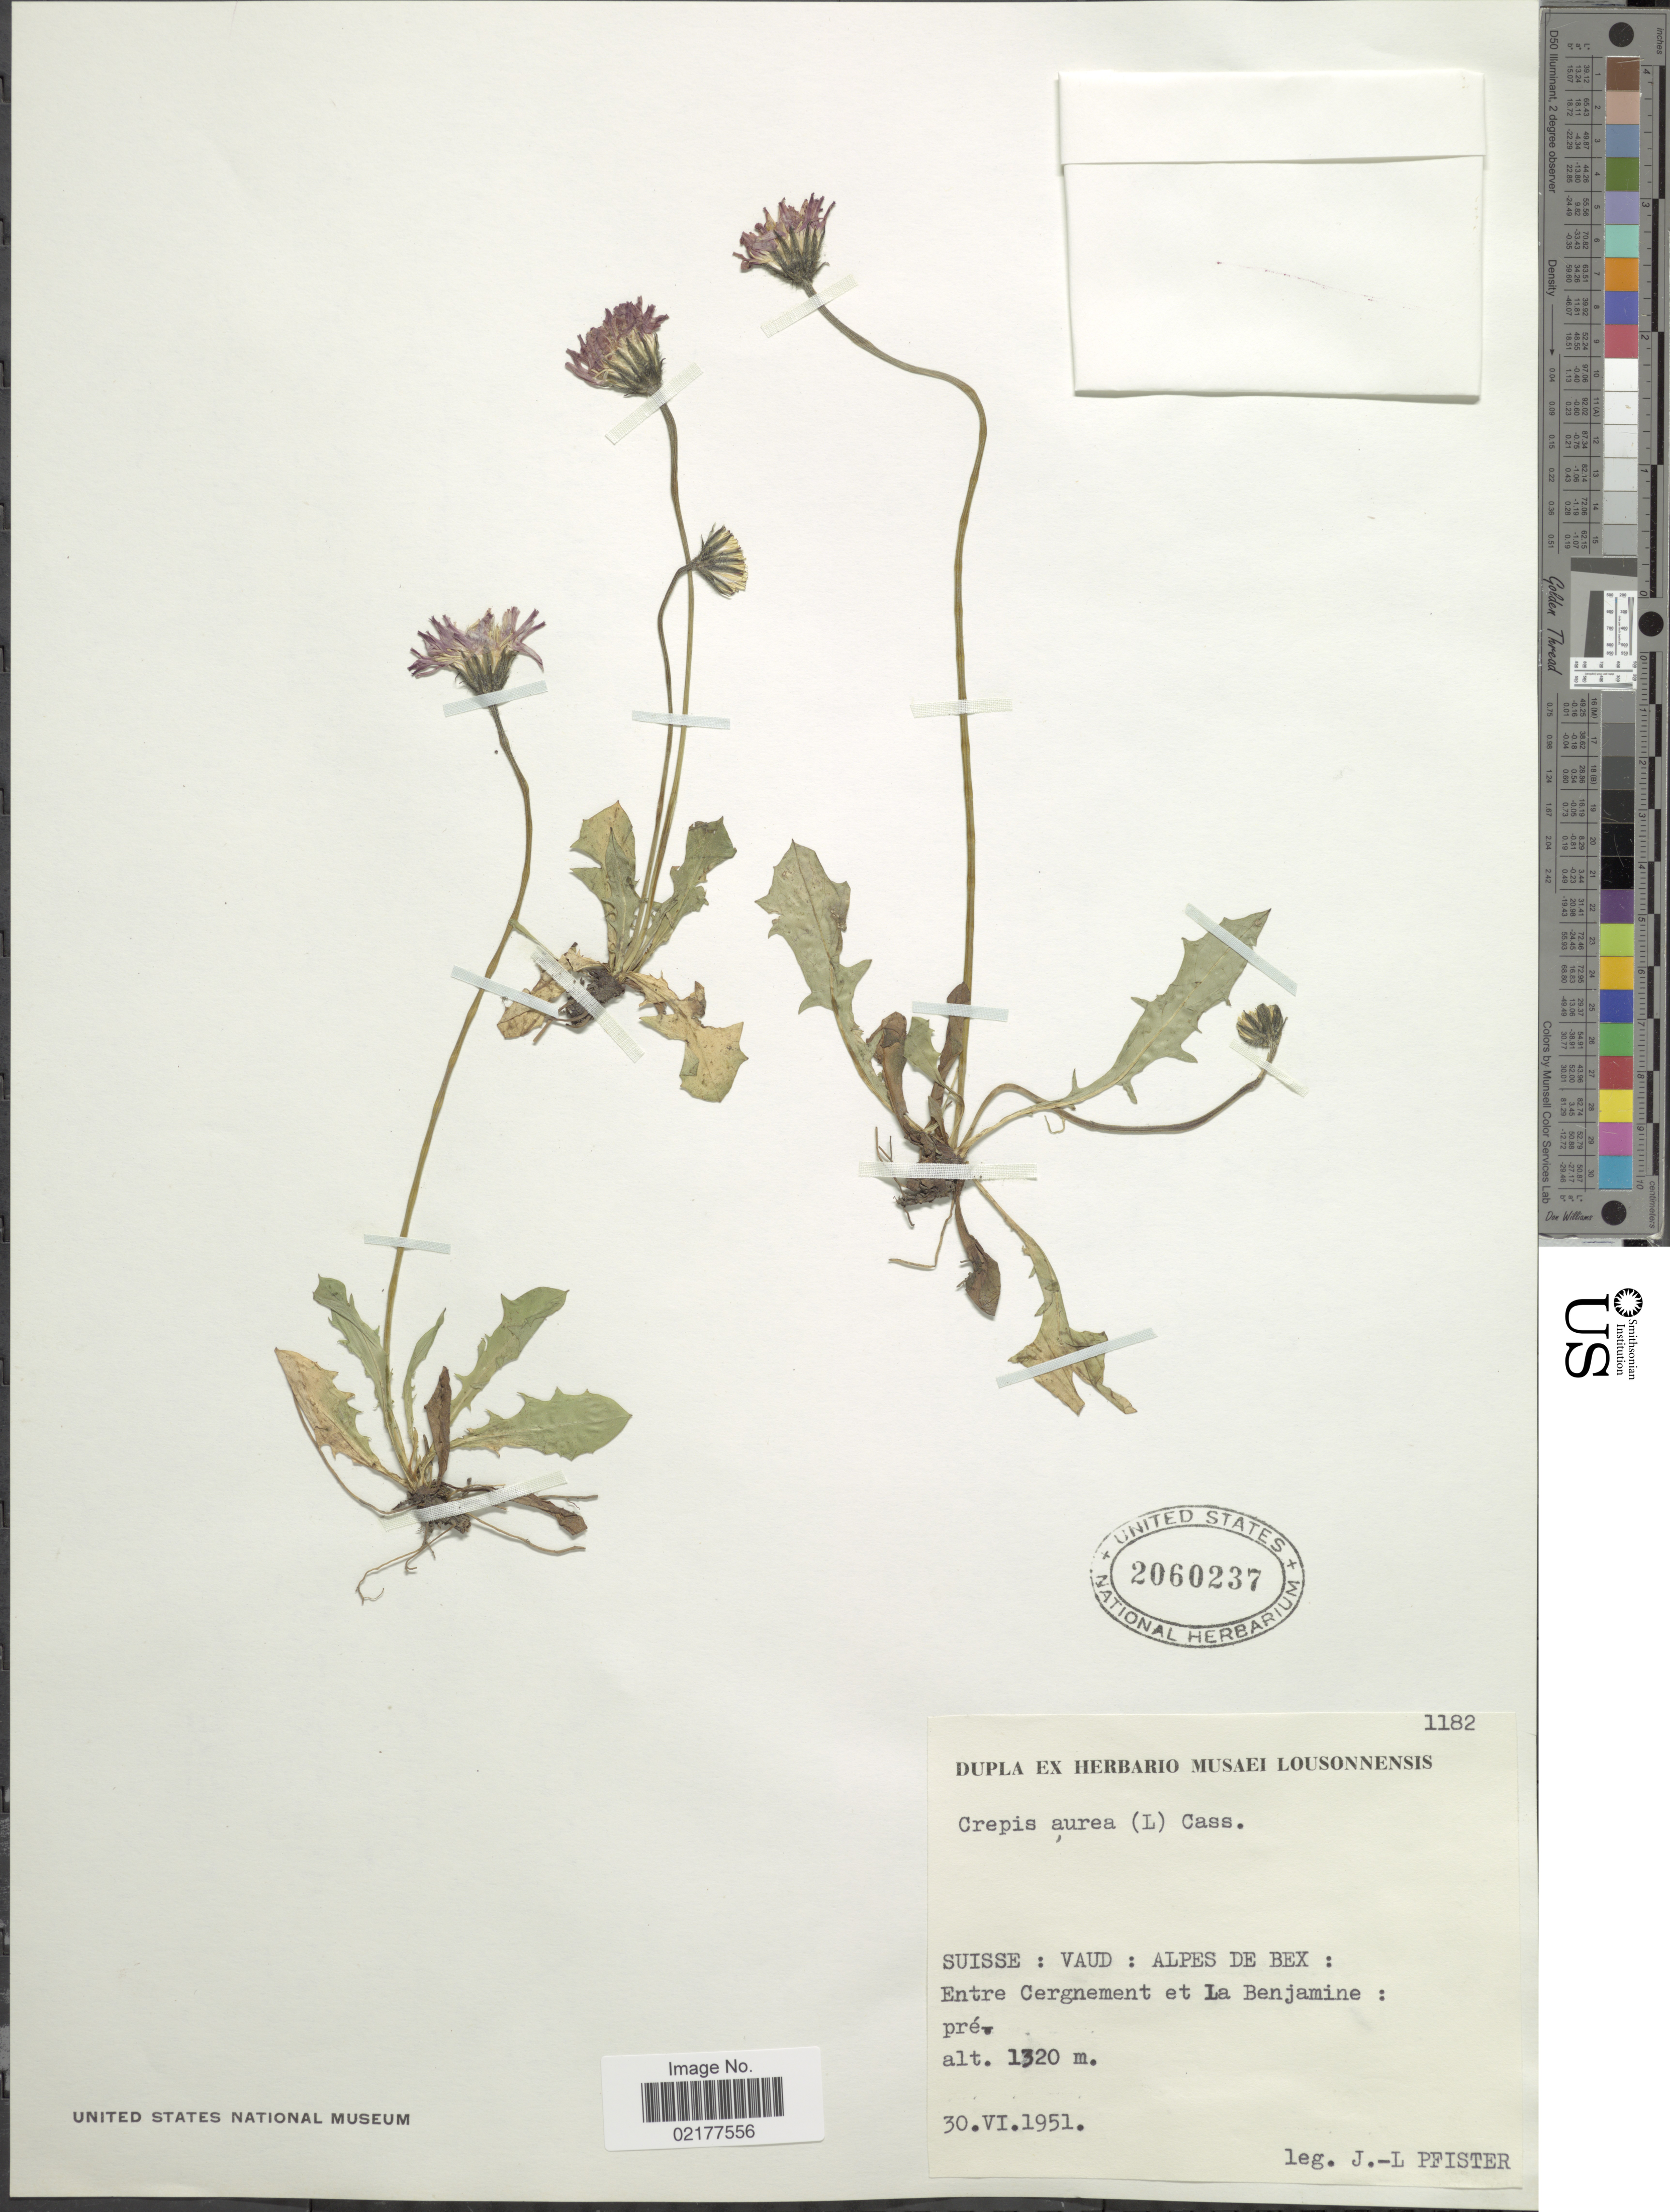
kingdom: Plantae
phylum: Tracheophyta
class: Magnoliopsida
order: Asterales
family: Asteraceae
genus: Crepis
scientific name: Crepis aurea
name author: (L.) Cass.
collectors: J. Pfister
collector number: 1182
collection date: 1951-06-30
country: Switzerland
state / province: Vaud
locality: Suisse: Alpes de Bex: Entre Cergnement et La Benjamine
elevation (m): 1320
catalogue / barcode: US 2060237